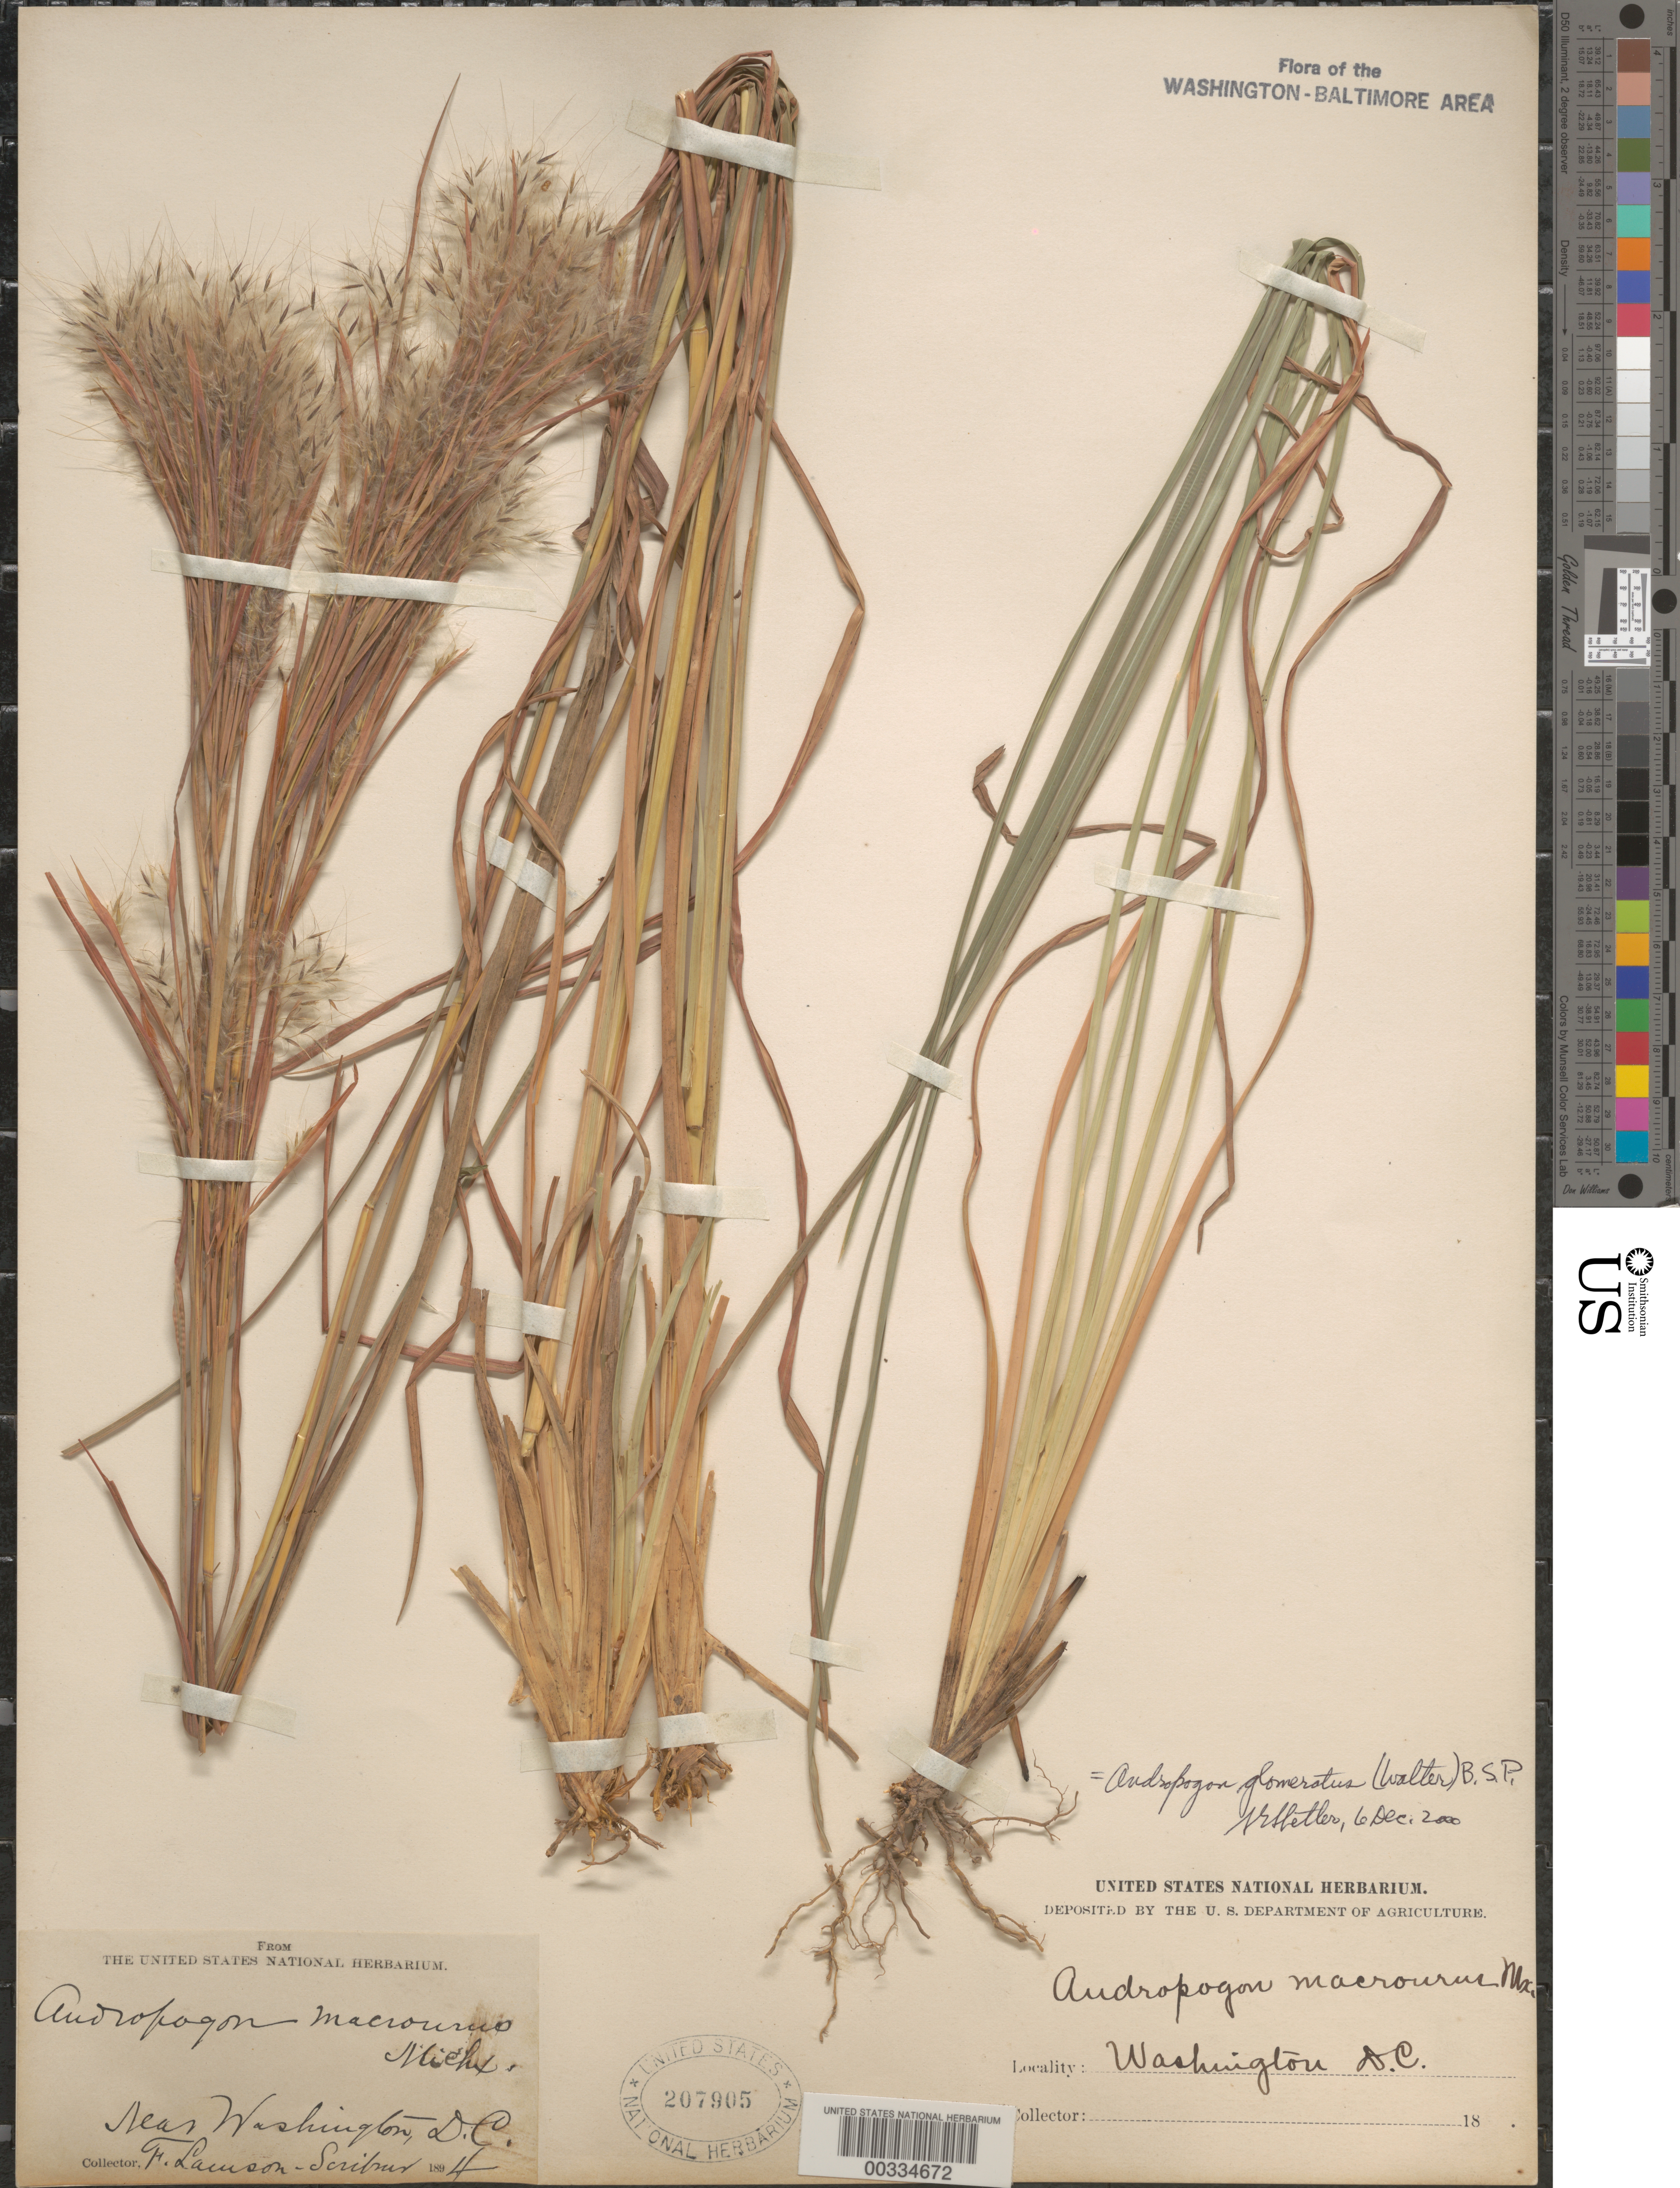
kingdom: Plantae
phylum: Tracheophyta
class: Liliopsida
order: Poales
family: Poaceae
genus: Andropogon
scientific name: Andropogon glomeratus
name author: (Walter) Britton, Stearns & Poggenb.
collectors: F. L. Scribner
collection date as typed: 1894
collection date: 1894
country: United States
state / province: District of Columbia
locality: Near Washington DC.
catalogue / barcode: US 207905